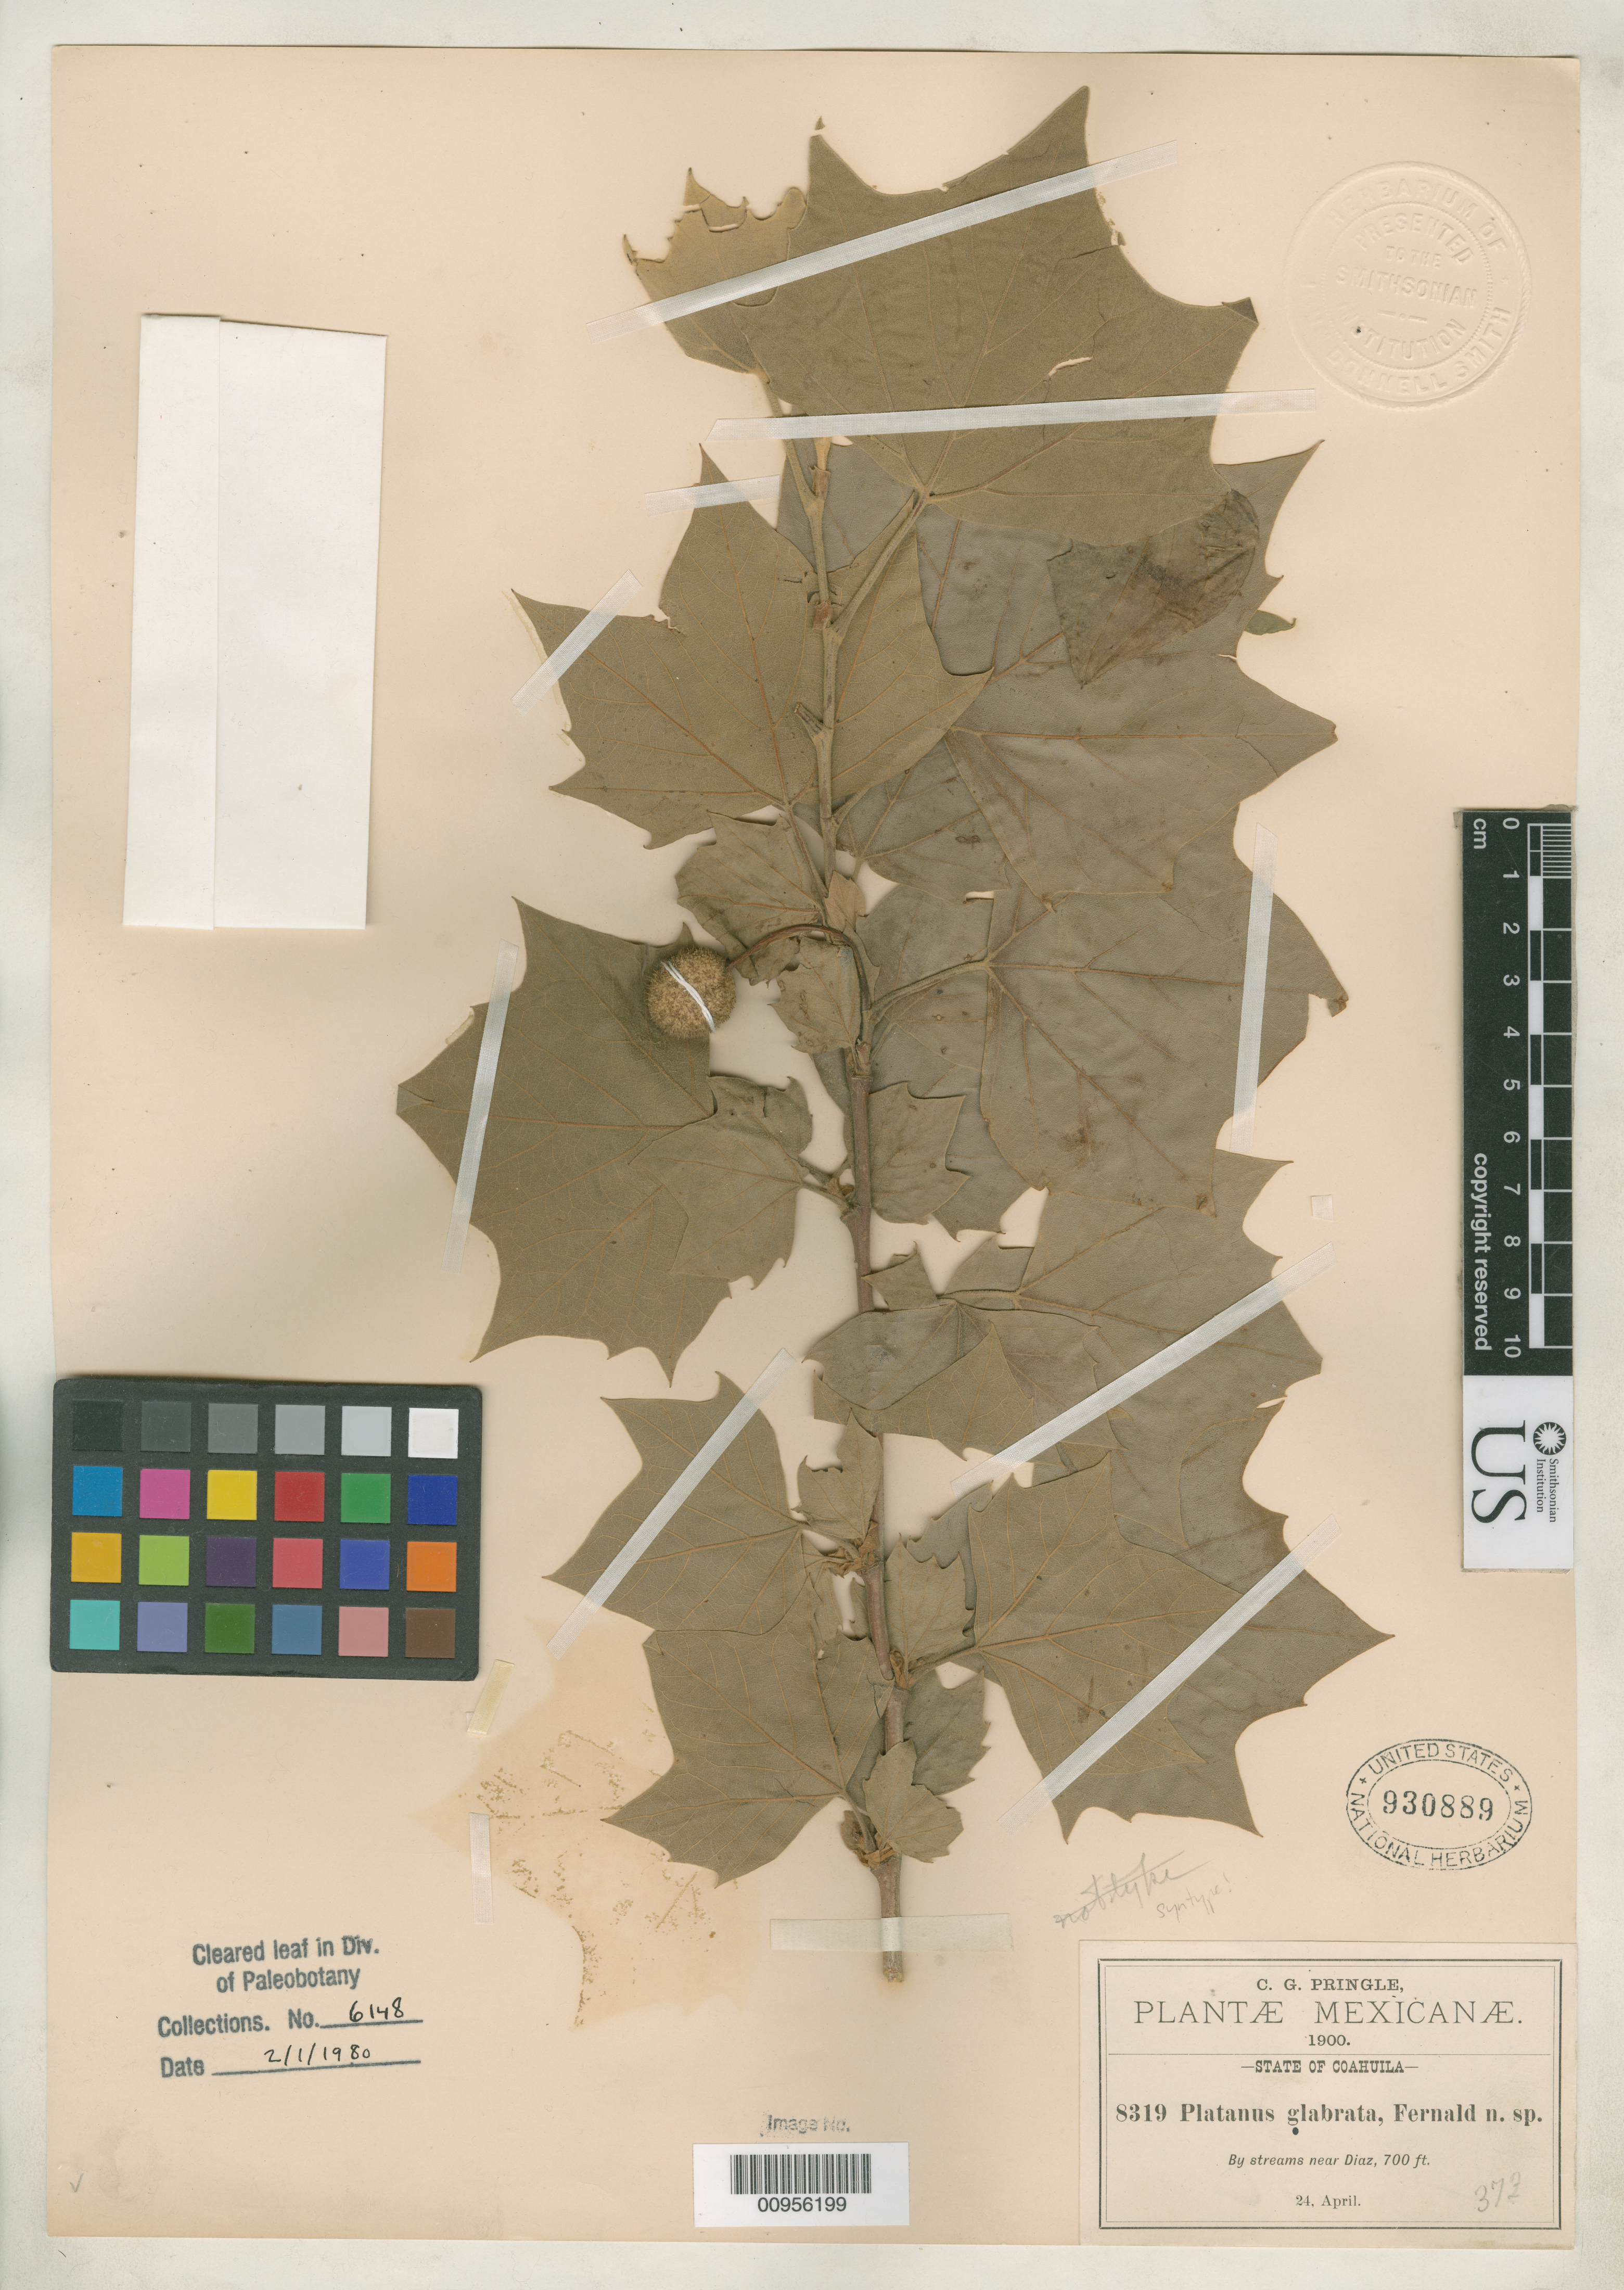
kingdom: Plantae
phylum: Tracheophyta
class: Magnoliopsida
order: Proteales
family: Platanaceae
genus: Platanus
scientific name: Platanus glabrata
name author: Fernald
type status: Syntype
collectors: C. G. Pringle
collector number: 8319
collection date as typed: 24 Apr 1900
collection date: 1900-04-24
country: Mexico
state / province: Coahuila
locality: By streams near Diaz.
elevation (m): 213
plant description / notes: Lectotype collection is Palmer 1269 as designated by Nixon & Poole, Lundellia 6: 135 (2003).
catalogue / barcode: US 930889